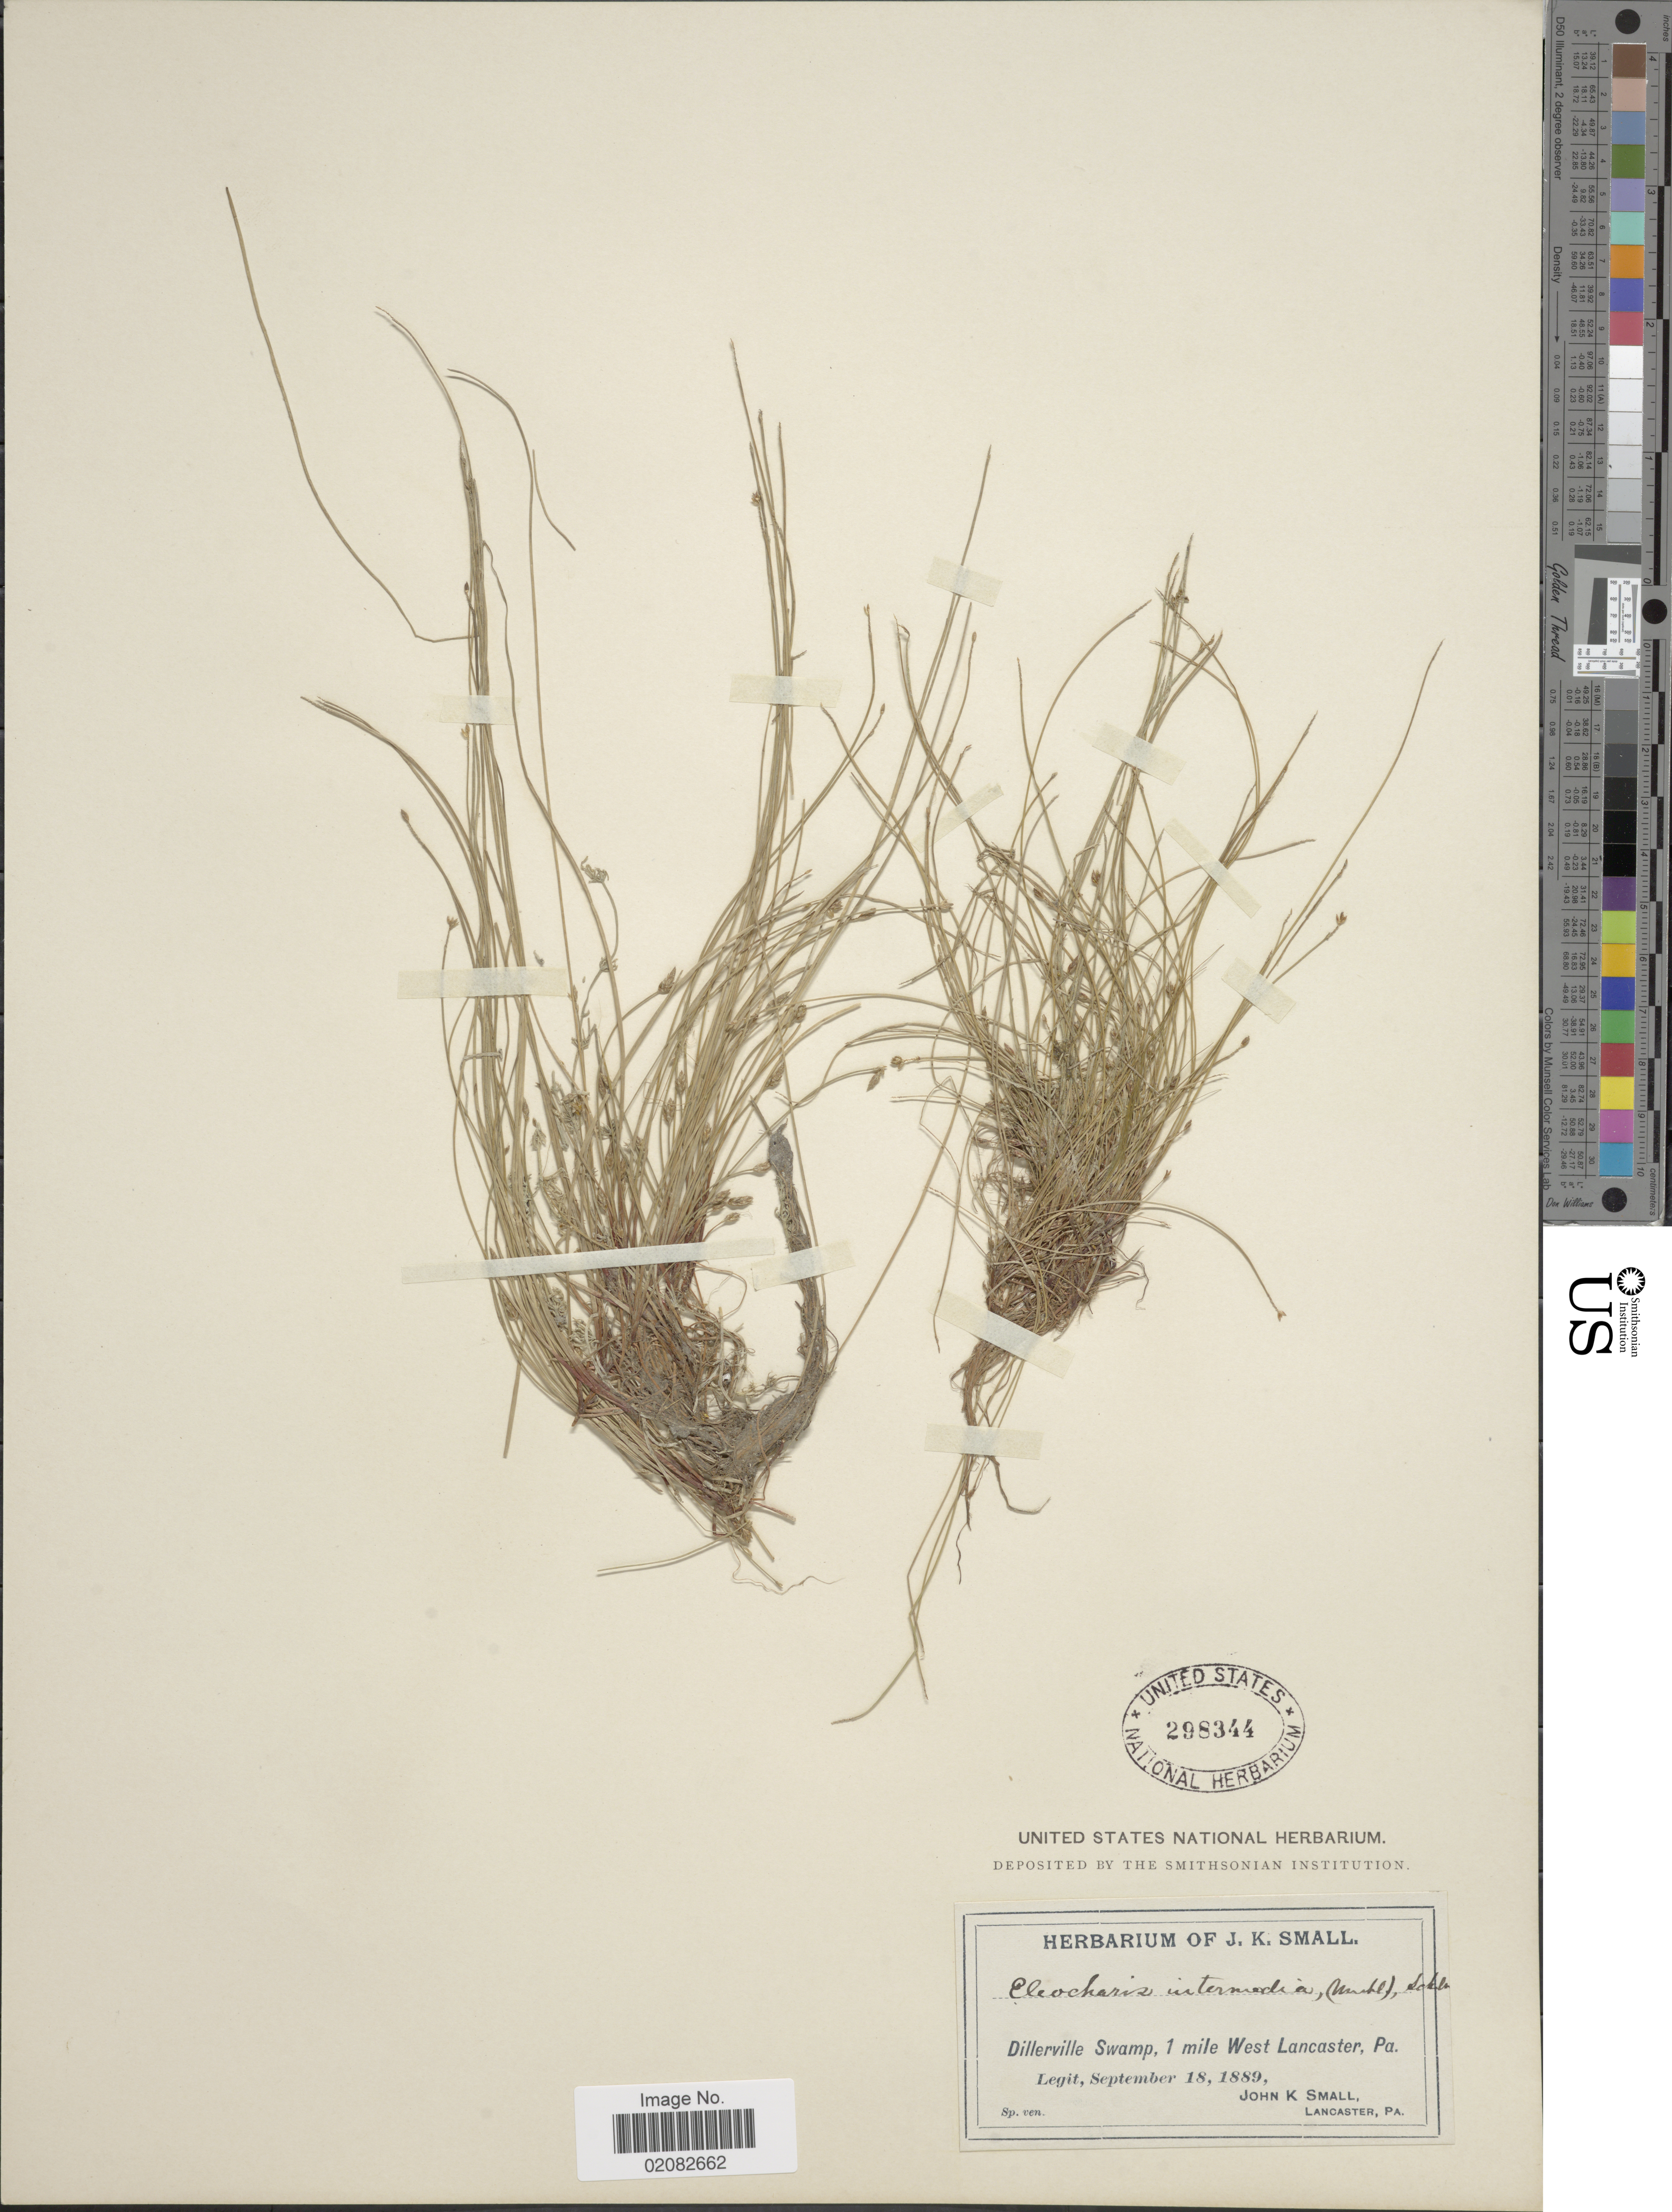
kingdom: Plantae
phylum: Tracheophyta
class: Liliopsida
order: Poales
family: Cyperaceae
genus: Eleocharis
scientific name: Eleocharis intermedia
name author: Schult.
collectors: J. K. Small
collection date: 1889-09-18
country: United States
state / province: Pennsylvania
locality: Dillerville Swamp, 1 mile West Lancaster, Pa.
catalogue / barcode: US 298344